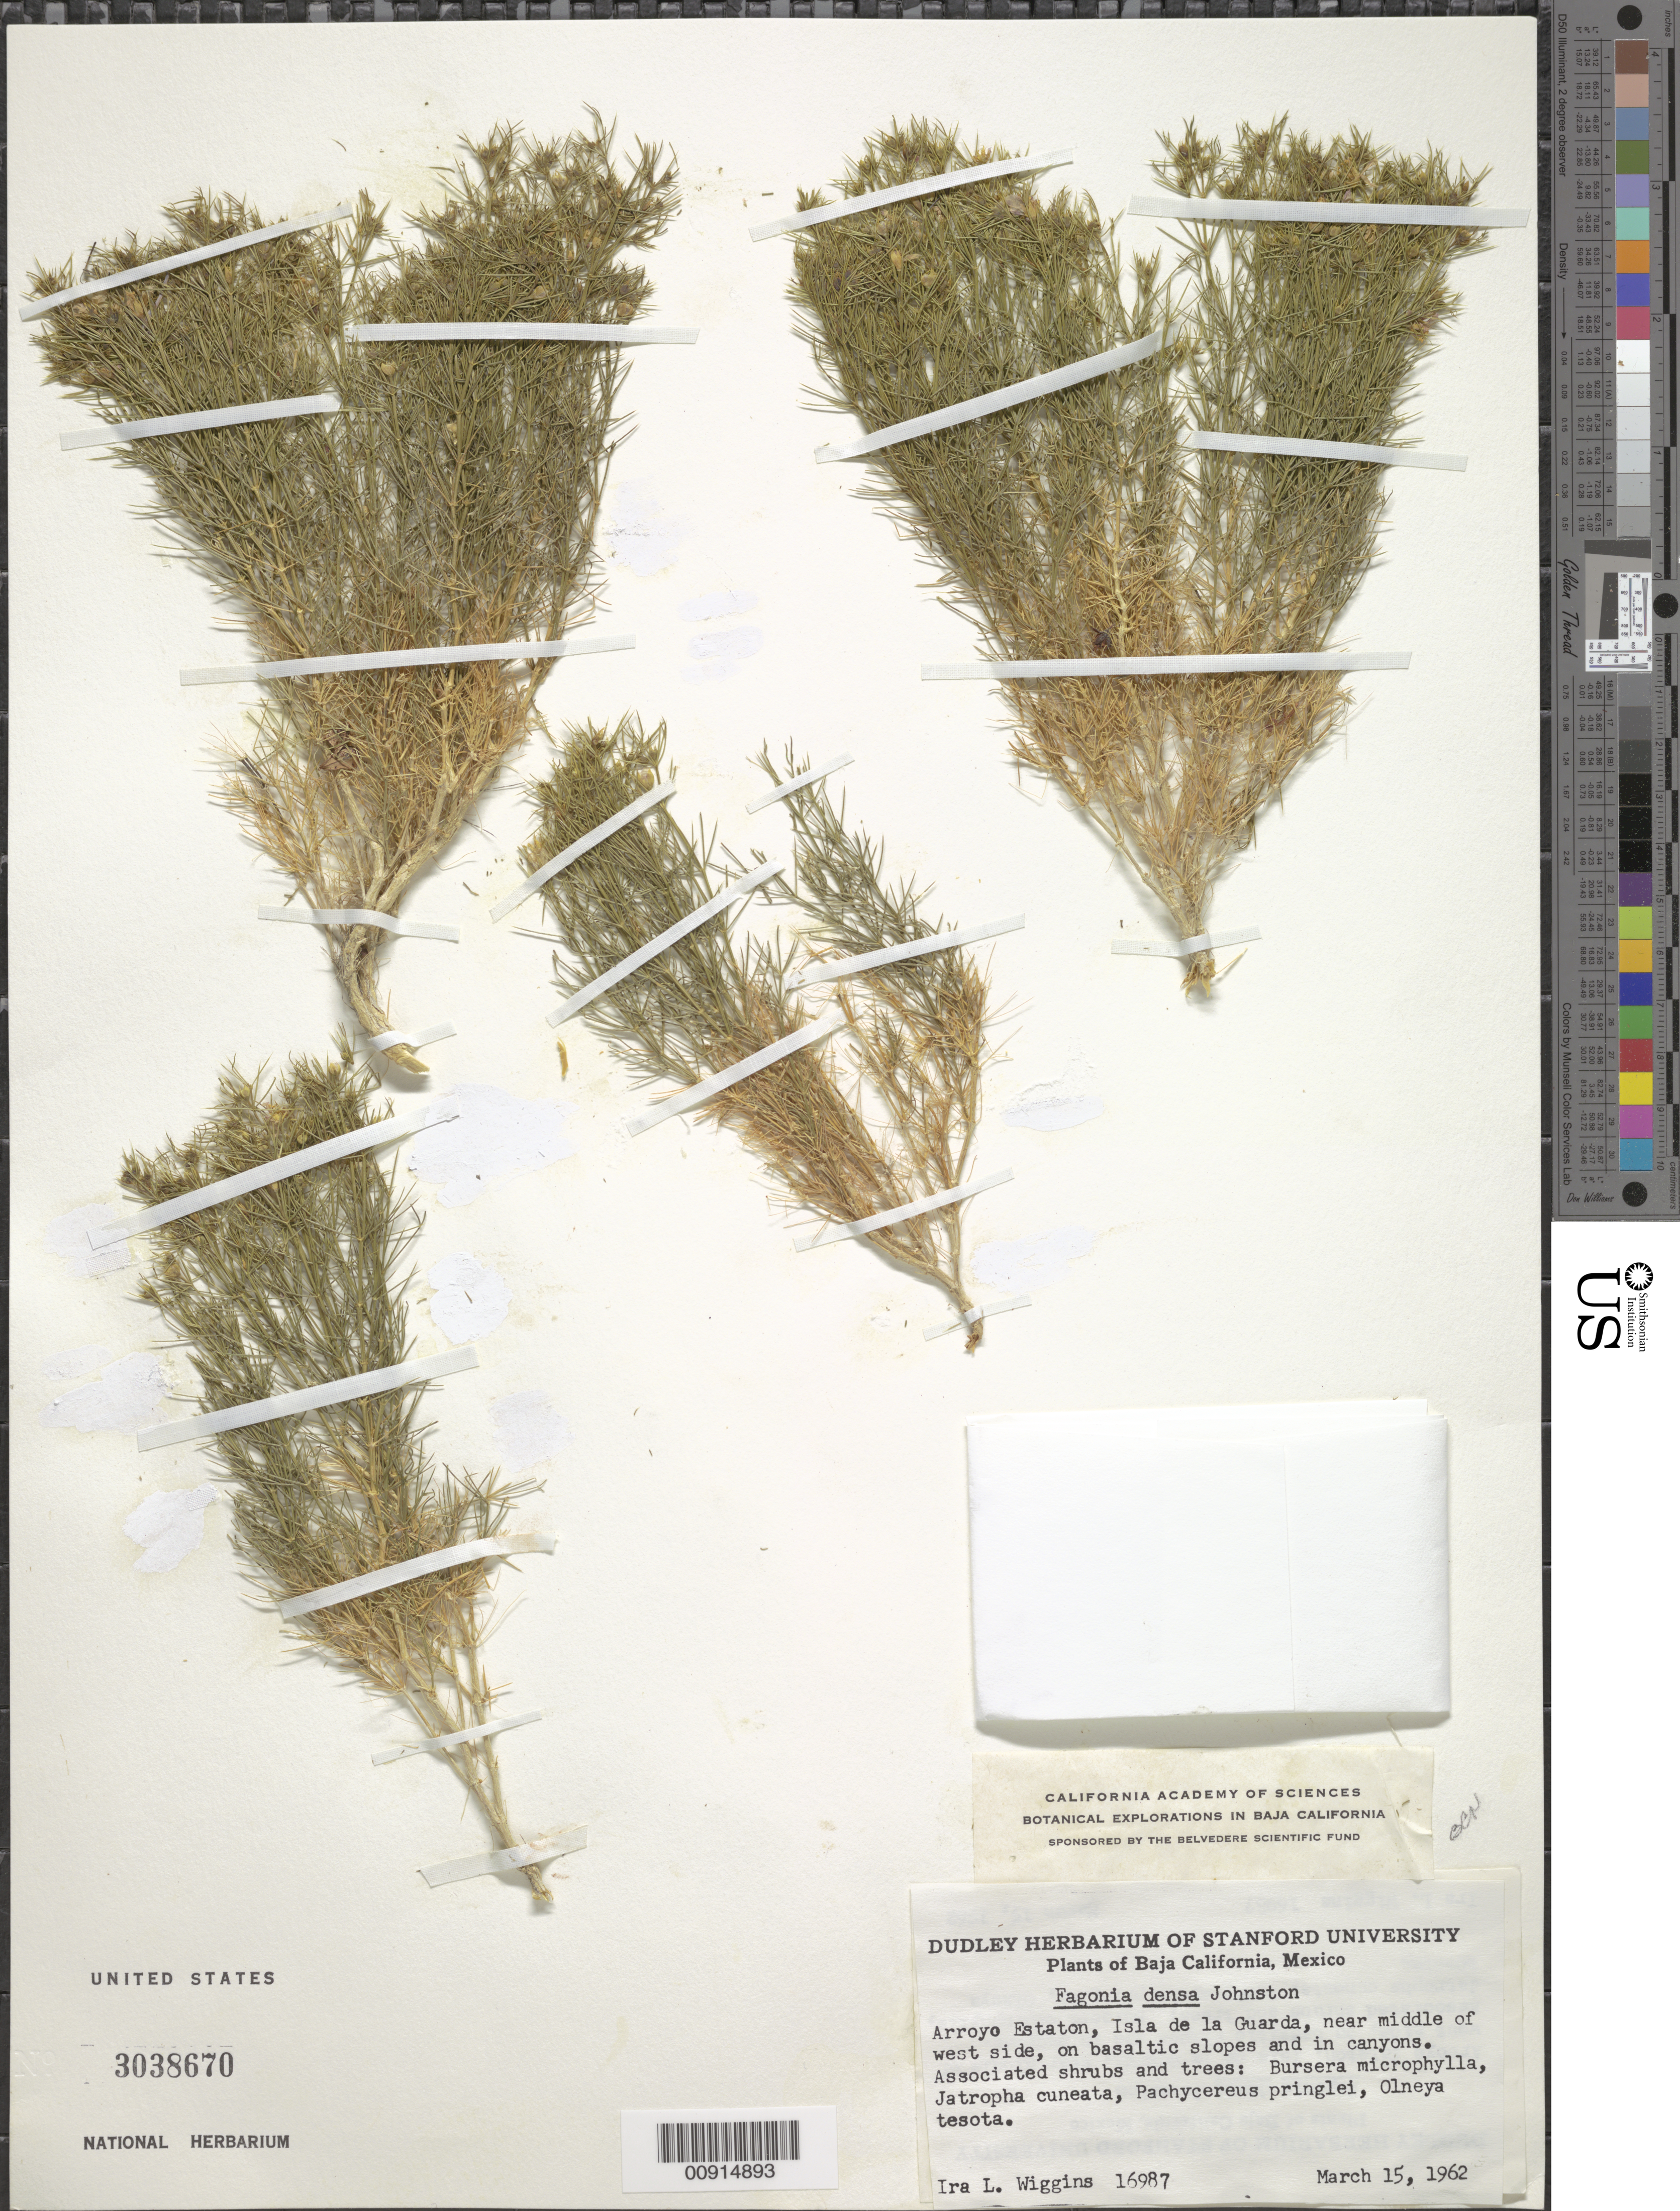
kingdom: Plantae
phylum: Tracheophyta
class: Magnoliopsida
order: Zygophyllales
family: Zygophyllaceae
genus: Fagonia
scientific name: Fagonia densa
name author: I.M. Johnst.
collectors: I. L. Wiggins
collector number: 16987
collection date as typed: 15 Mar 1962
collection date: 1962-03-15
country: Mexico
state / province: Baja California Norte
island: Angel de la Guarda I.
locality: Arroyo Estatón, Isla de la Guarda, near middle of west side.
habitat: On basaltic slopes and in canyons. Associated shrubs and trees: Bursera microphylla, Jatropha cuneata, Pachycereus pringlei,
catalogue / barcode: US 3038670